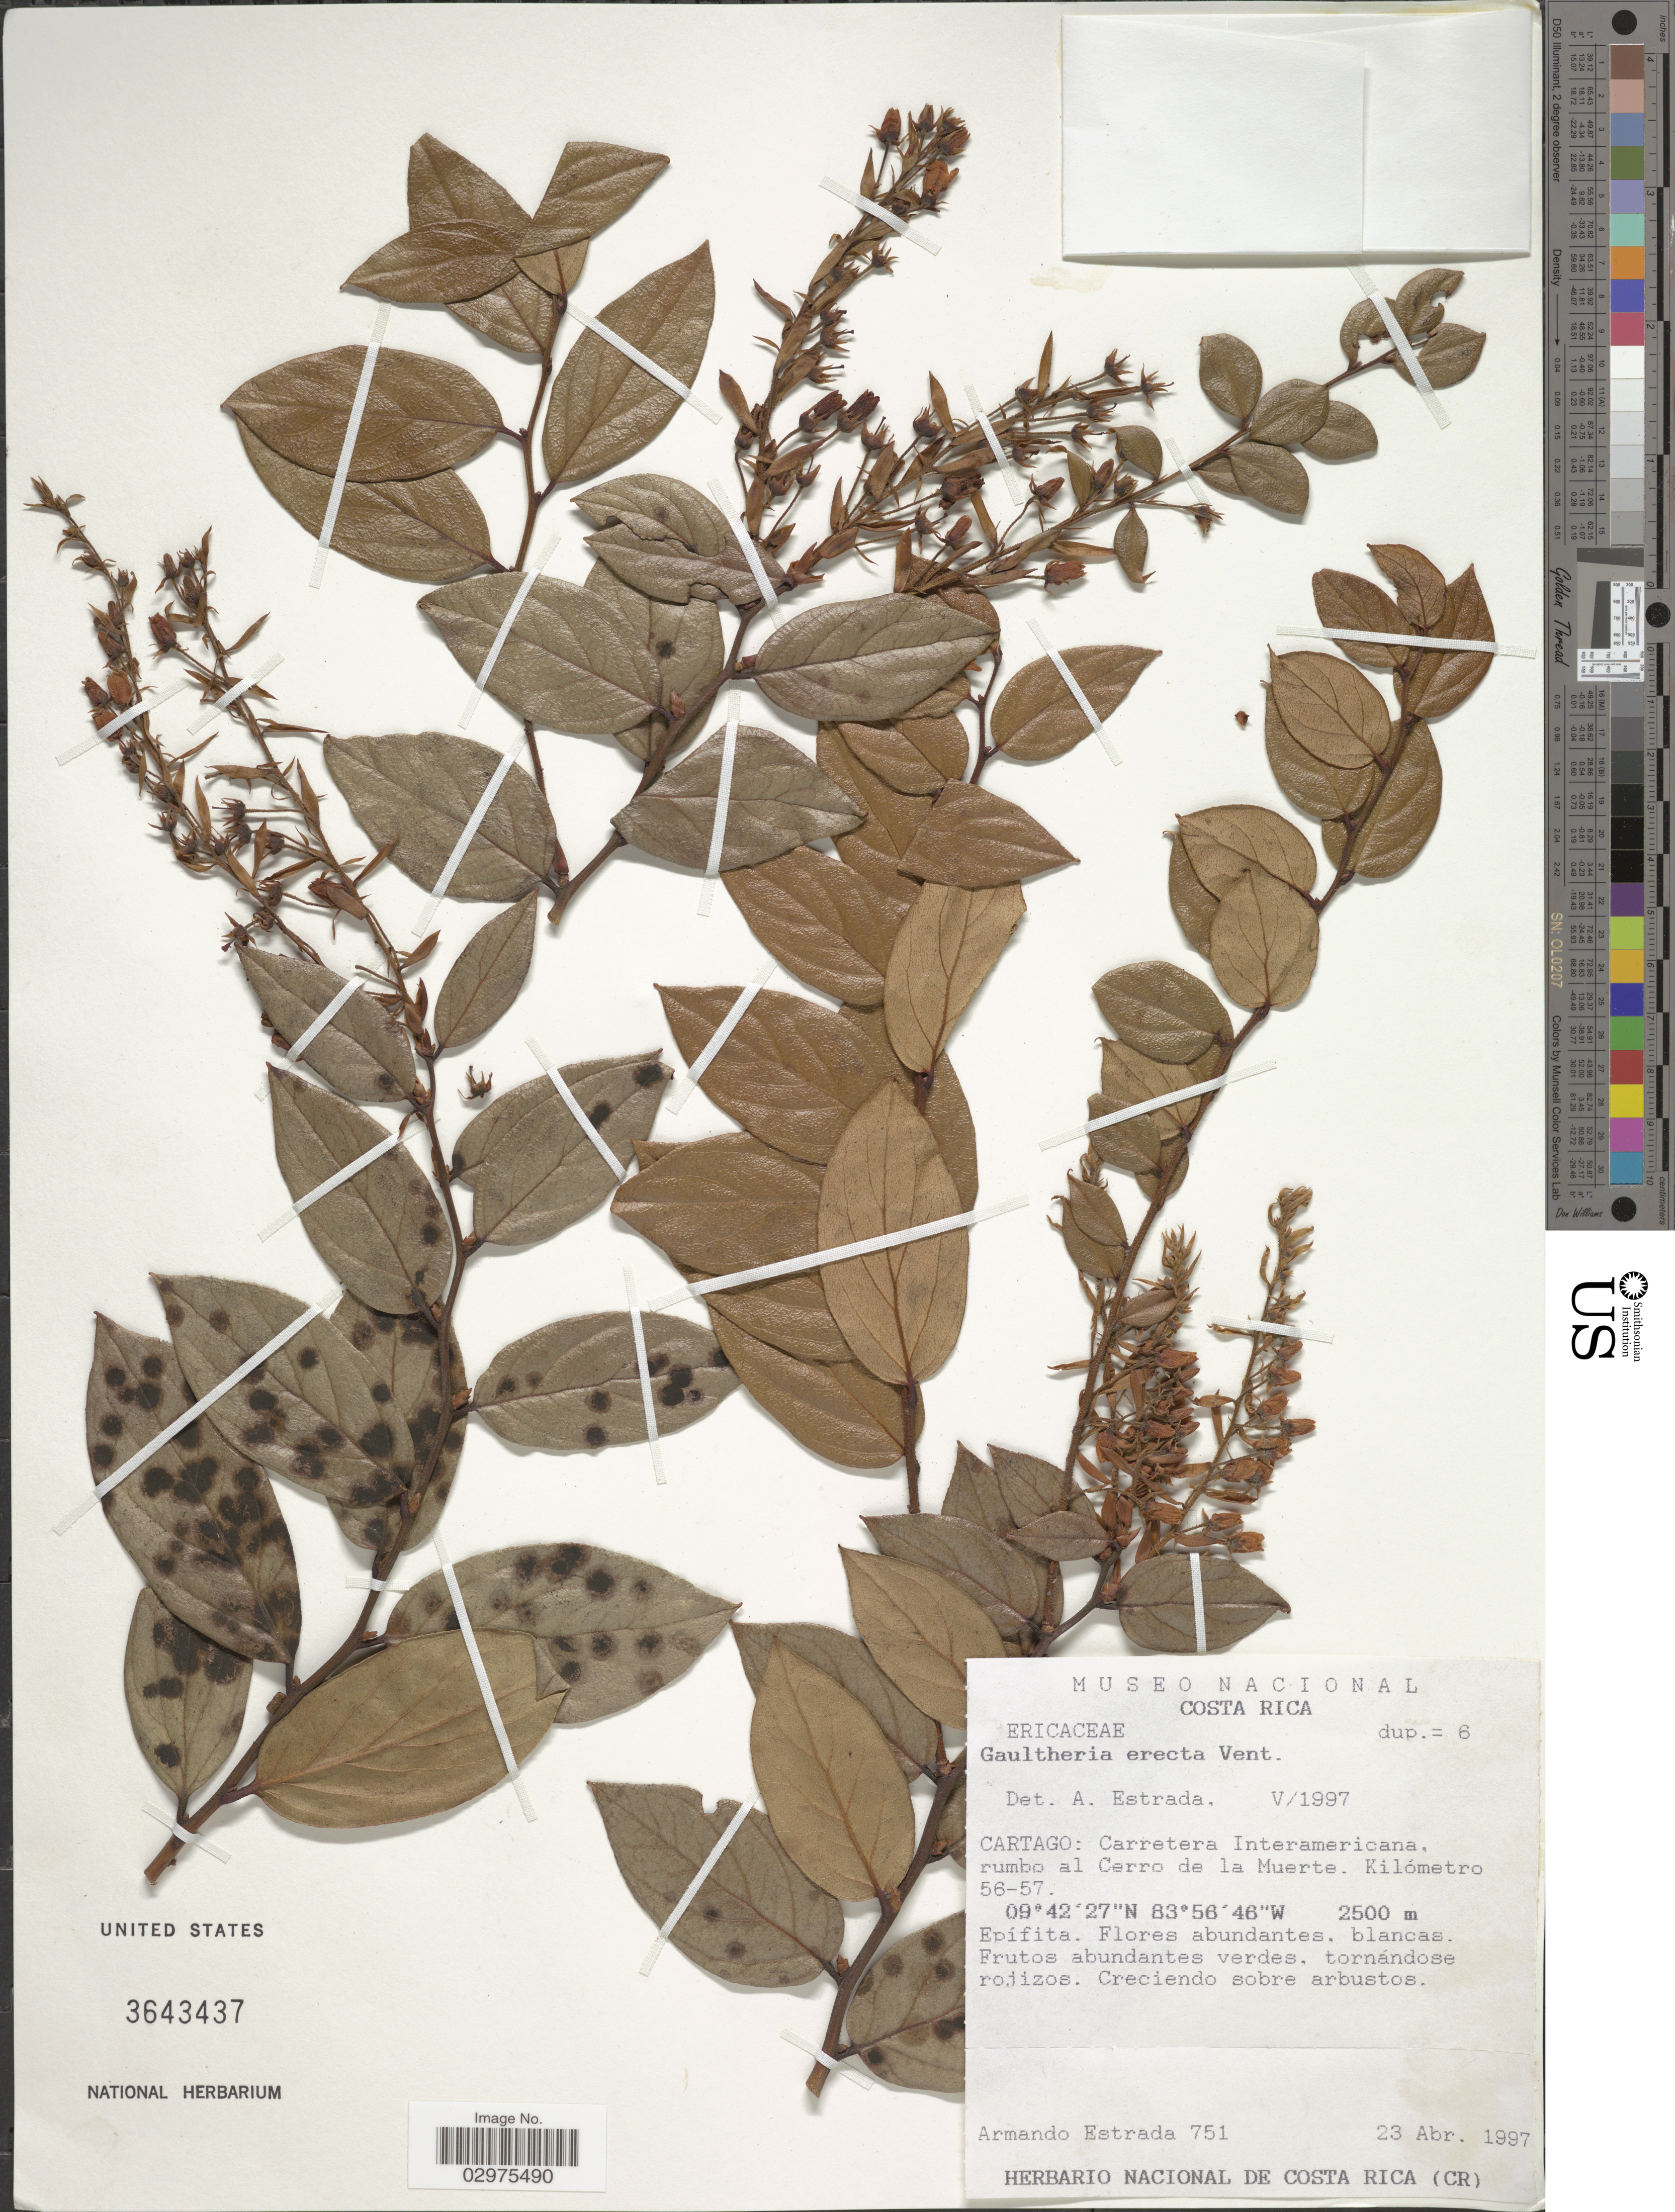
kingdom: Plantae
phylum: Tracheophyta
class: Magnoliopsida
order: Ericales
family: Ericaceae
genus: Gaultheria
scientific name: Gaultheria erecta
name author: Vent.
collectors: A. Estrada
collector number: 751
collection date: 1997-04-23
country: Costa Rica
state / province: Cartago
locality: Carretera Interamericana, rumbo al Cerro de la Muerte. Kilómetro 56-57.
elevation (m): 2500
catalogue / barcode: US 3643437